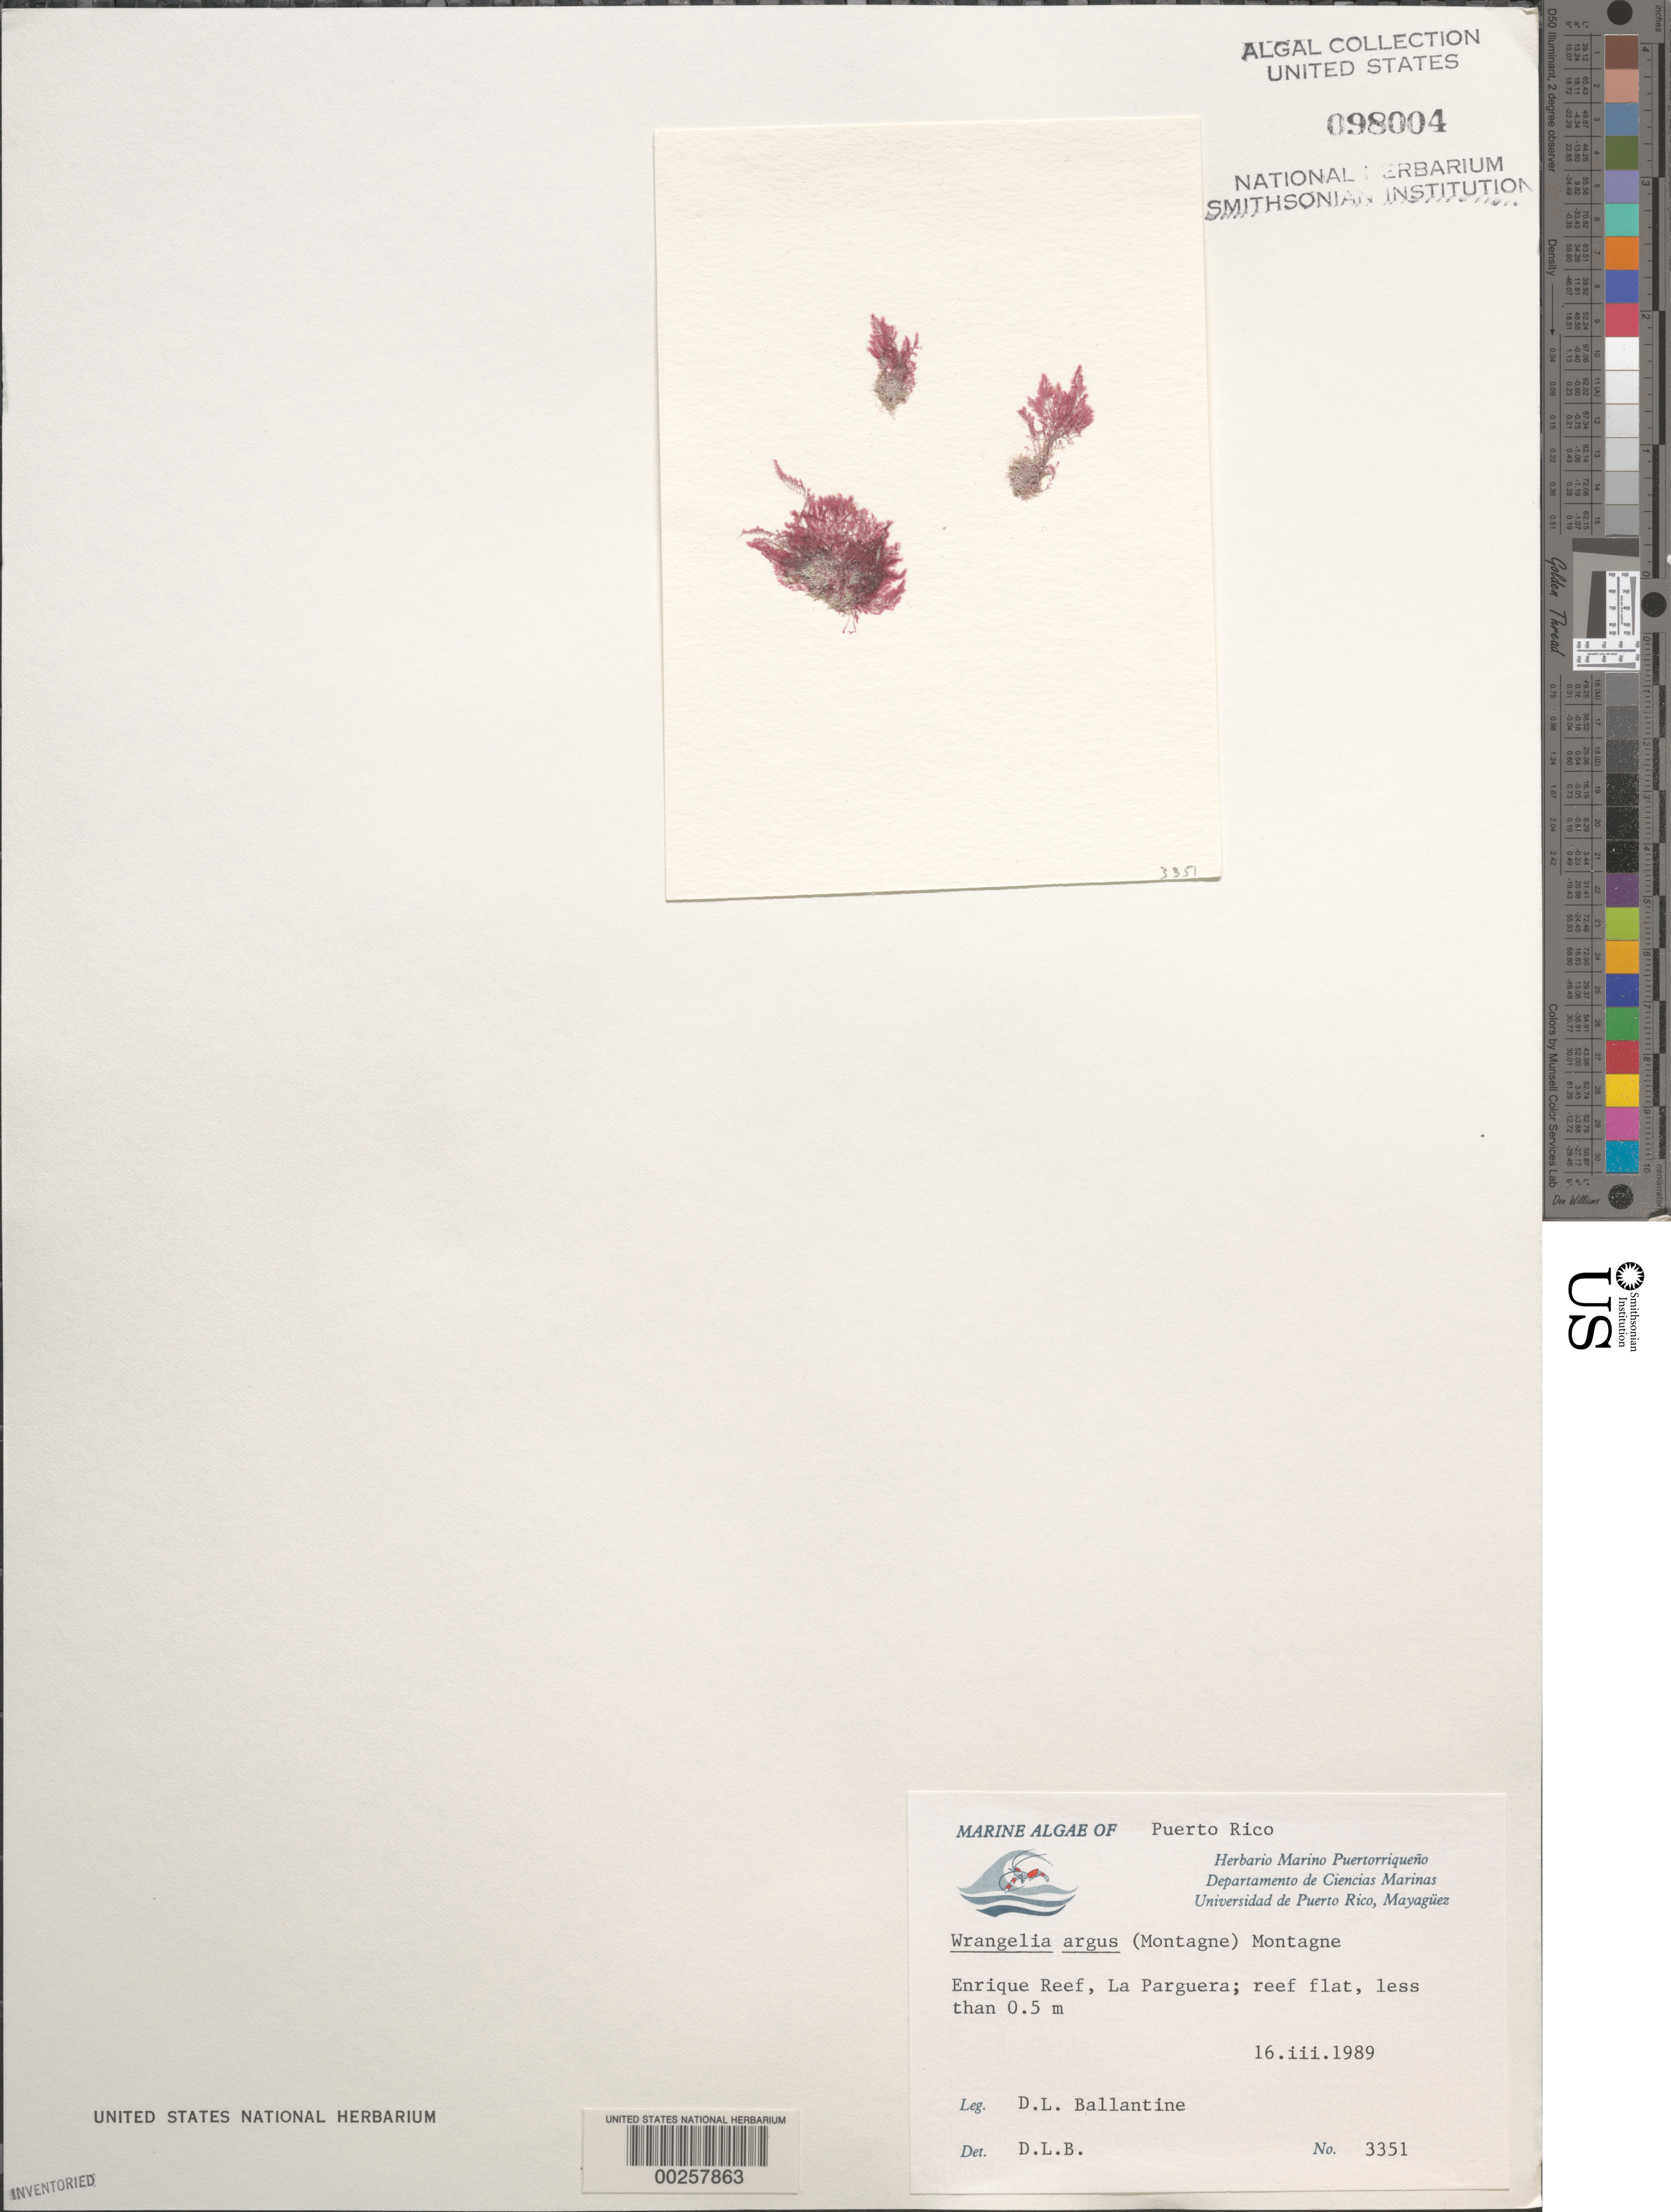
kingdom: Plantae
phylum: Rhodophyta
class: Florideophyceae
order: Ceramiales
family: Wrangeliaceae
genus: Wrangelia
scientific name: Wrangelia argus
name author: (Mont.) Mont.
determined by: Ballantine, D. L.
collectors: D.L. Ballantine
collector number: DLB 3351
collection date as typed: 16 Mar 1989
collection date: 1989-03-16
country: Puerto Rico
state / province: Lajas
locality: Enrique Reef, La Parguera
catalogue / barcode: US 98004